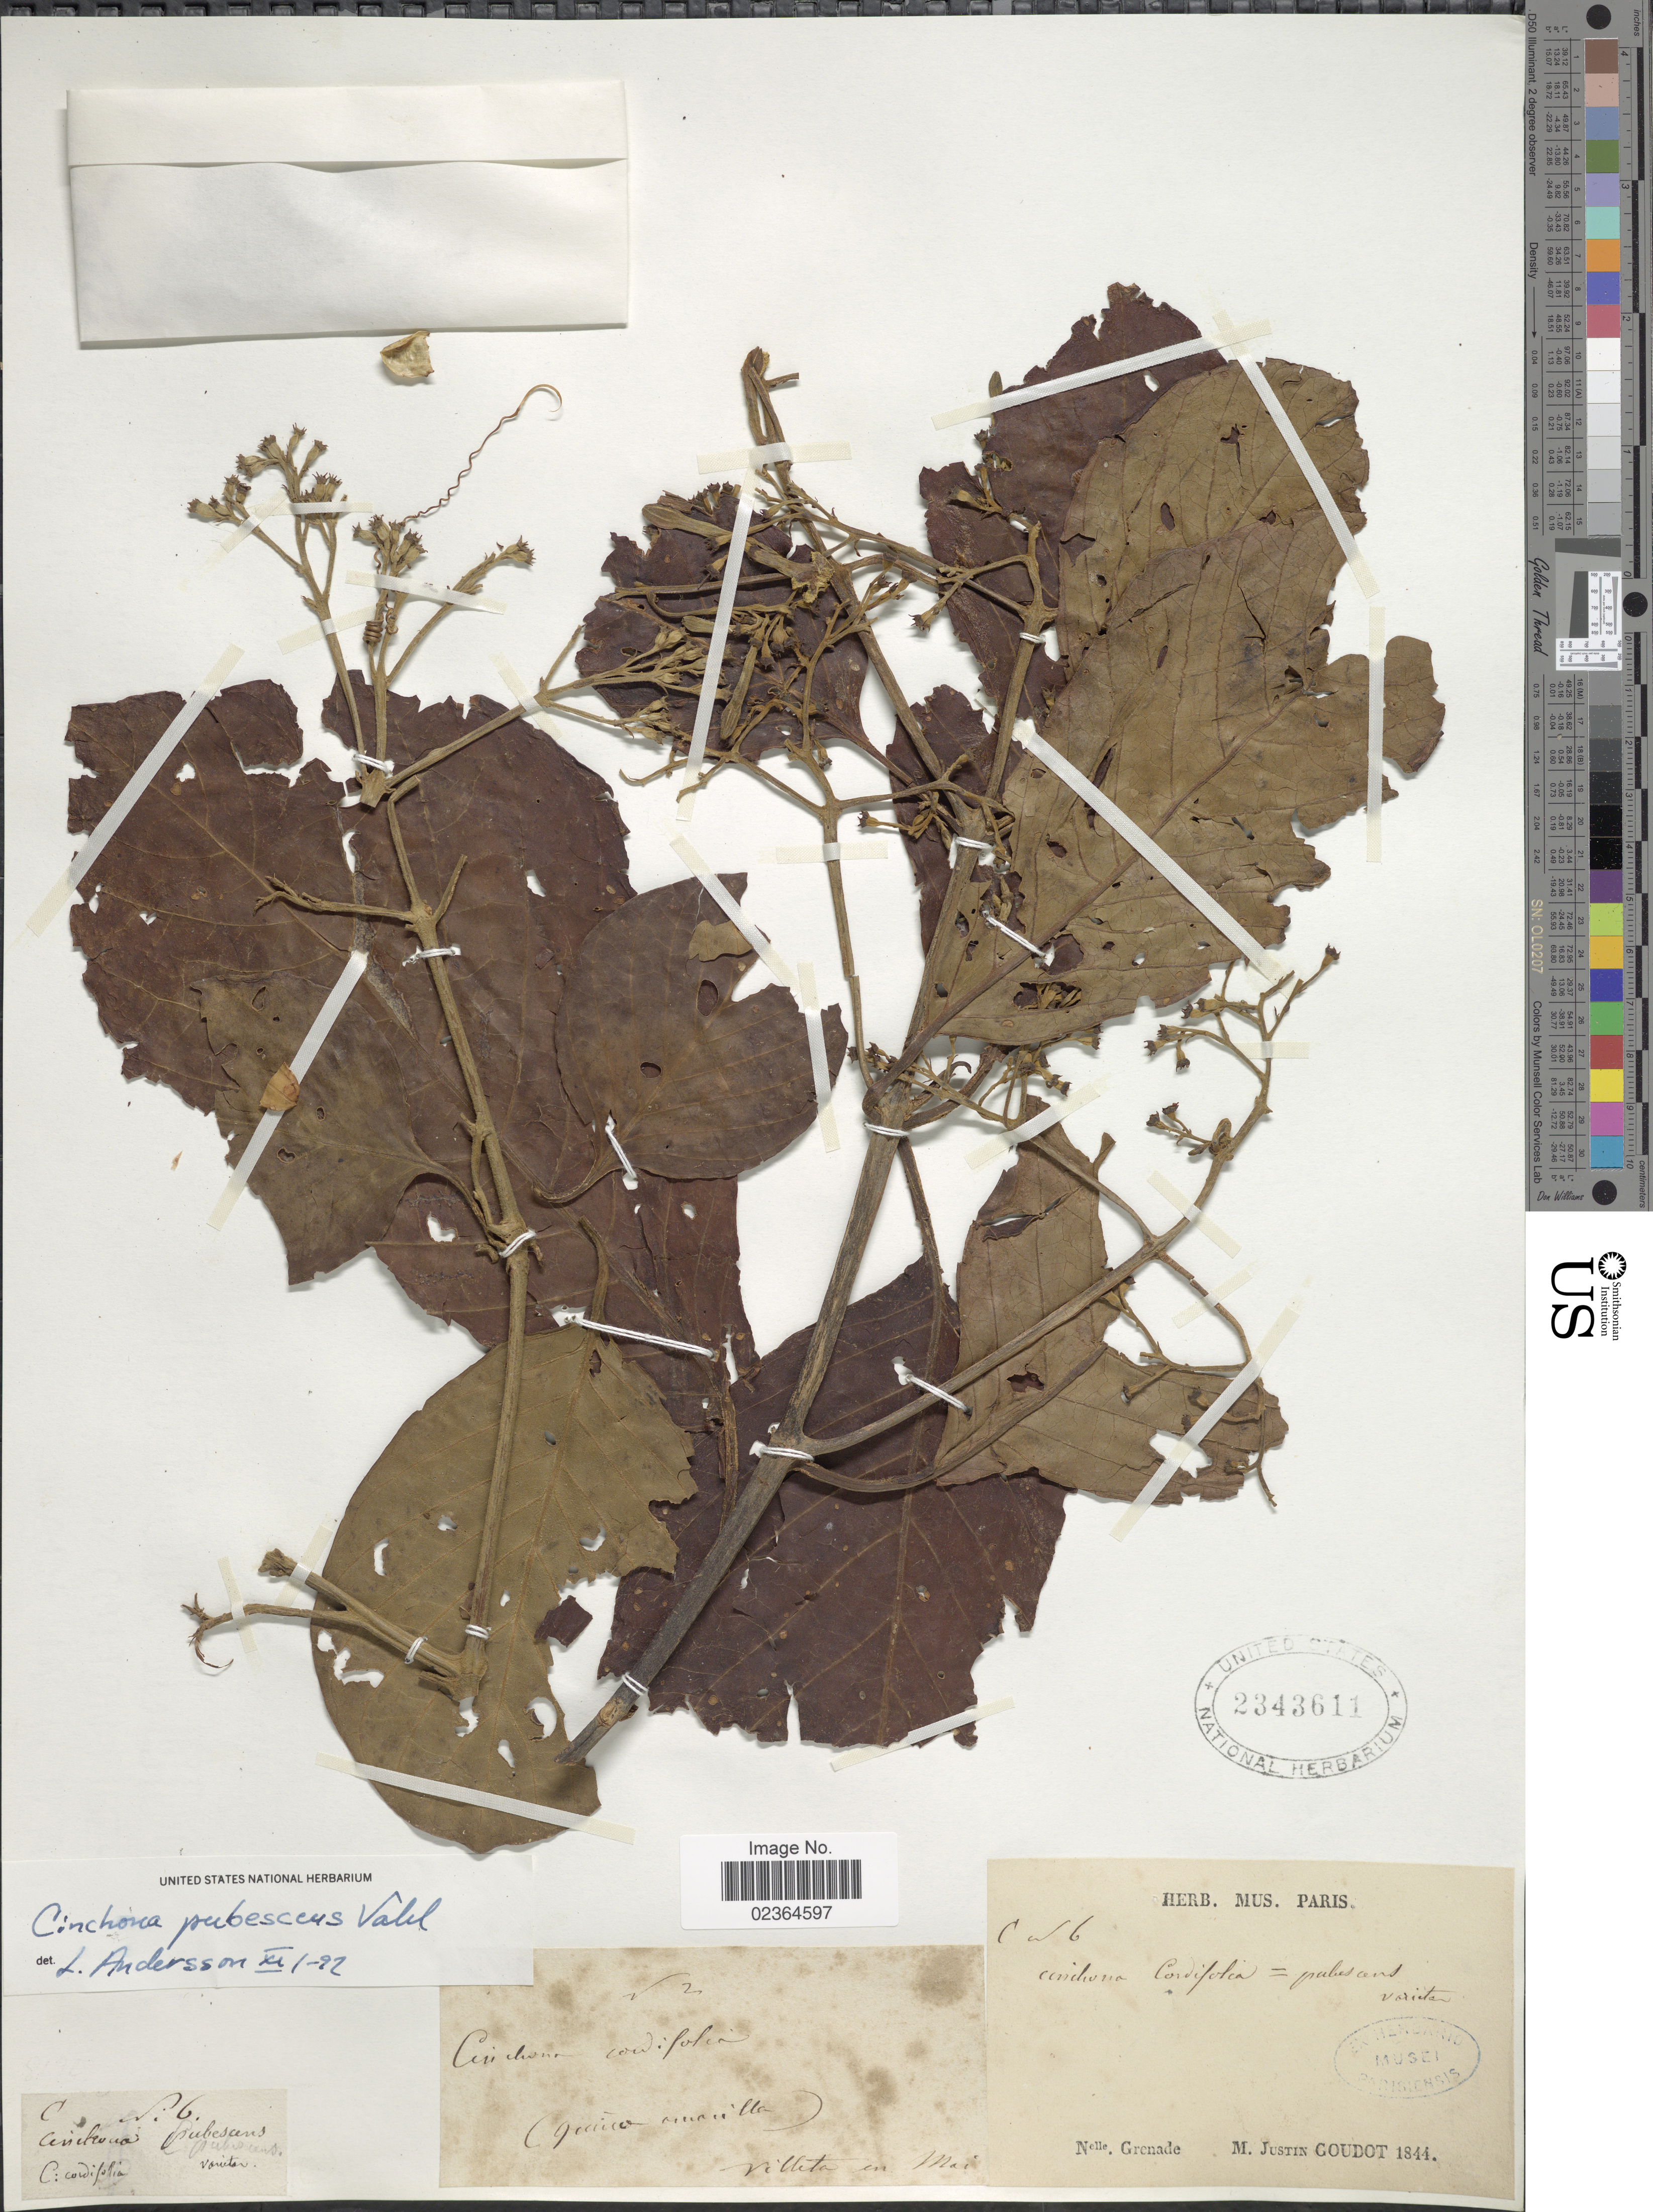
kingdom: Plantae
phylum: Tracheophyta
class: Magnoliopsida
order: Gentianales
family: Rubiaceae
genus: Cinchona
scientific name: Cinchona pubescens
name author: Vahl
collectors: J. Goudot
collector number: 6?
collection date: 1844-05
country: Colombia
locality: Nelle Grenade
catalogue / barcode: US 2343611